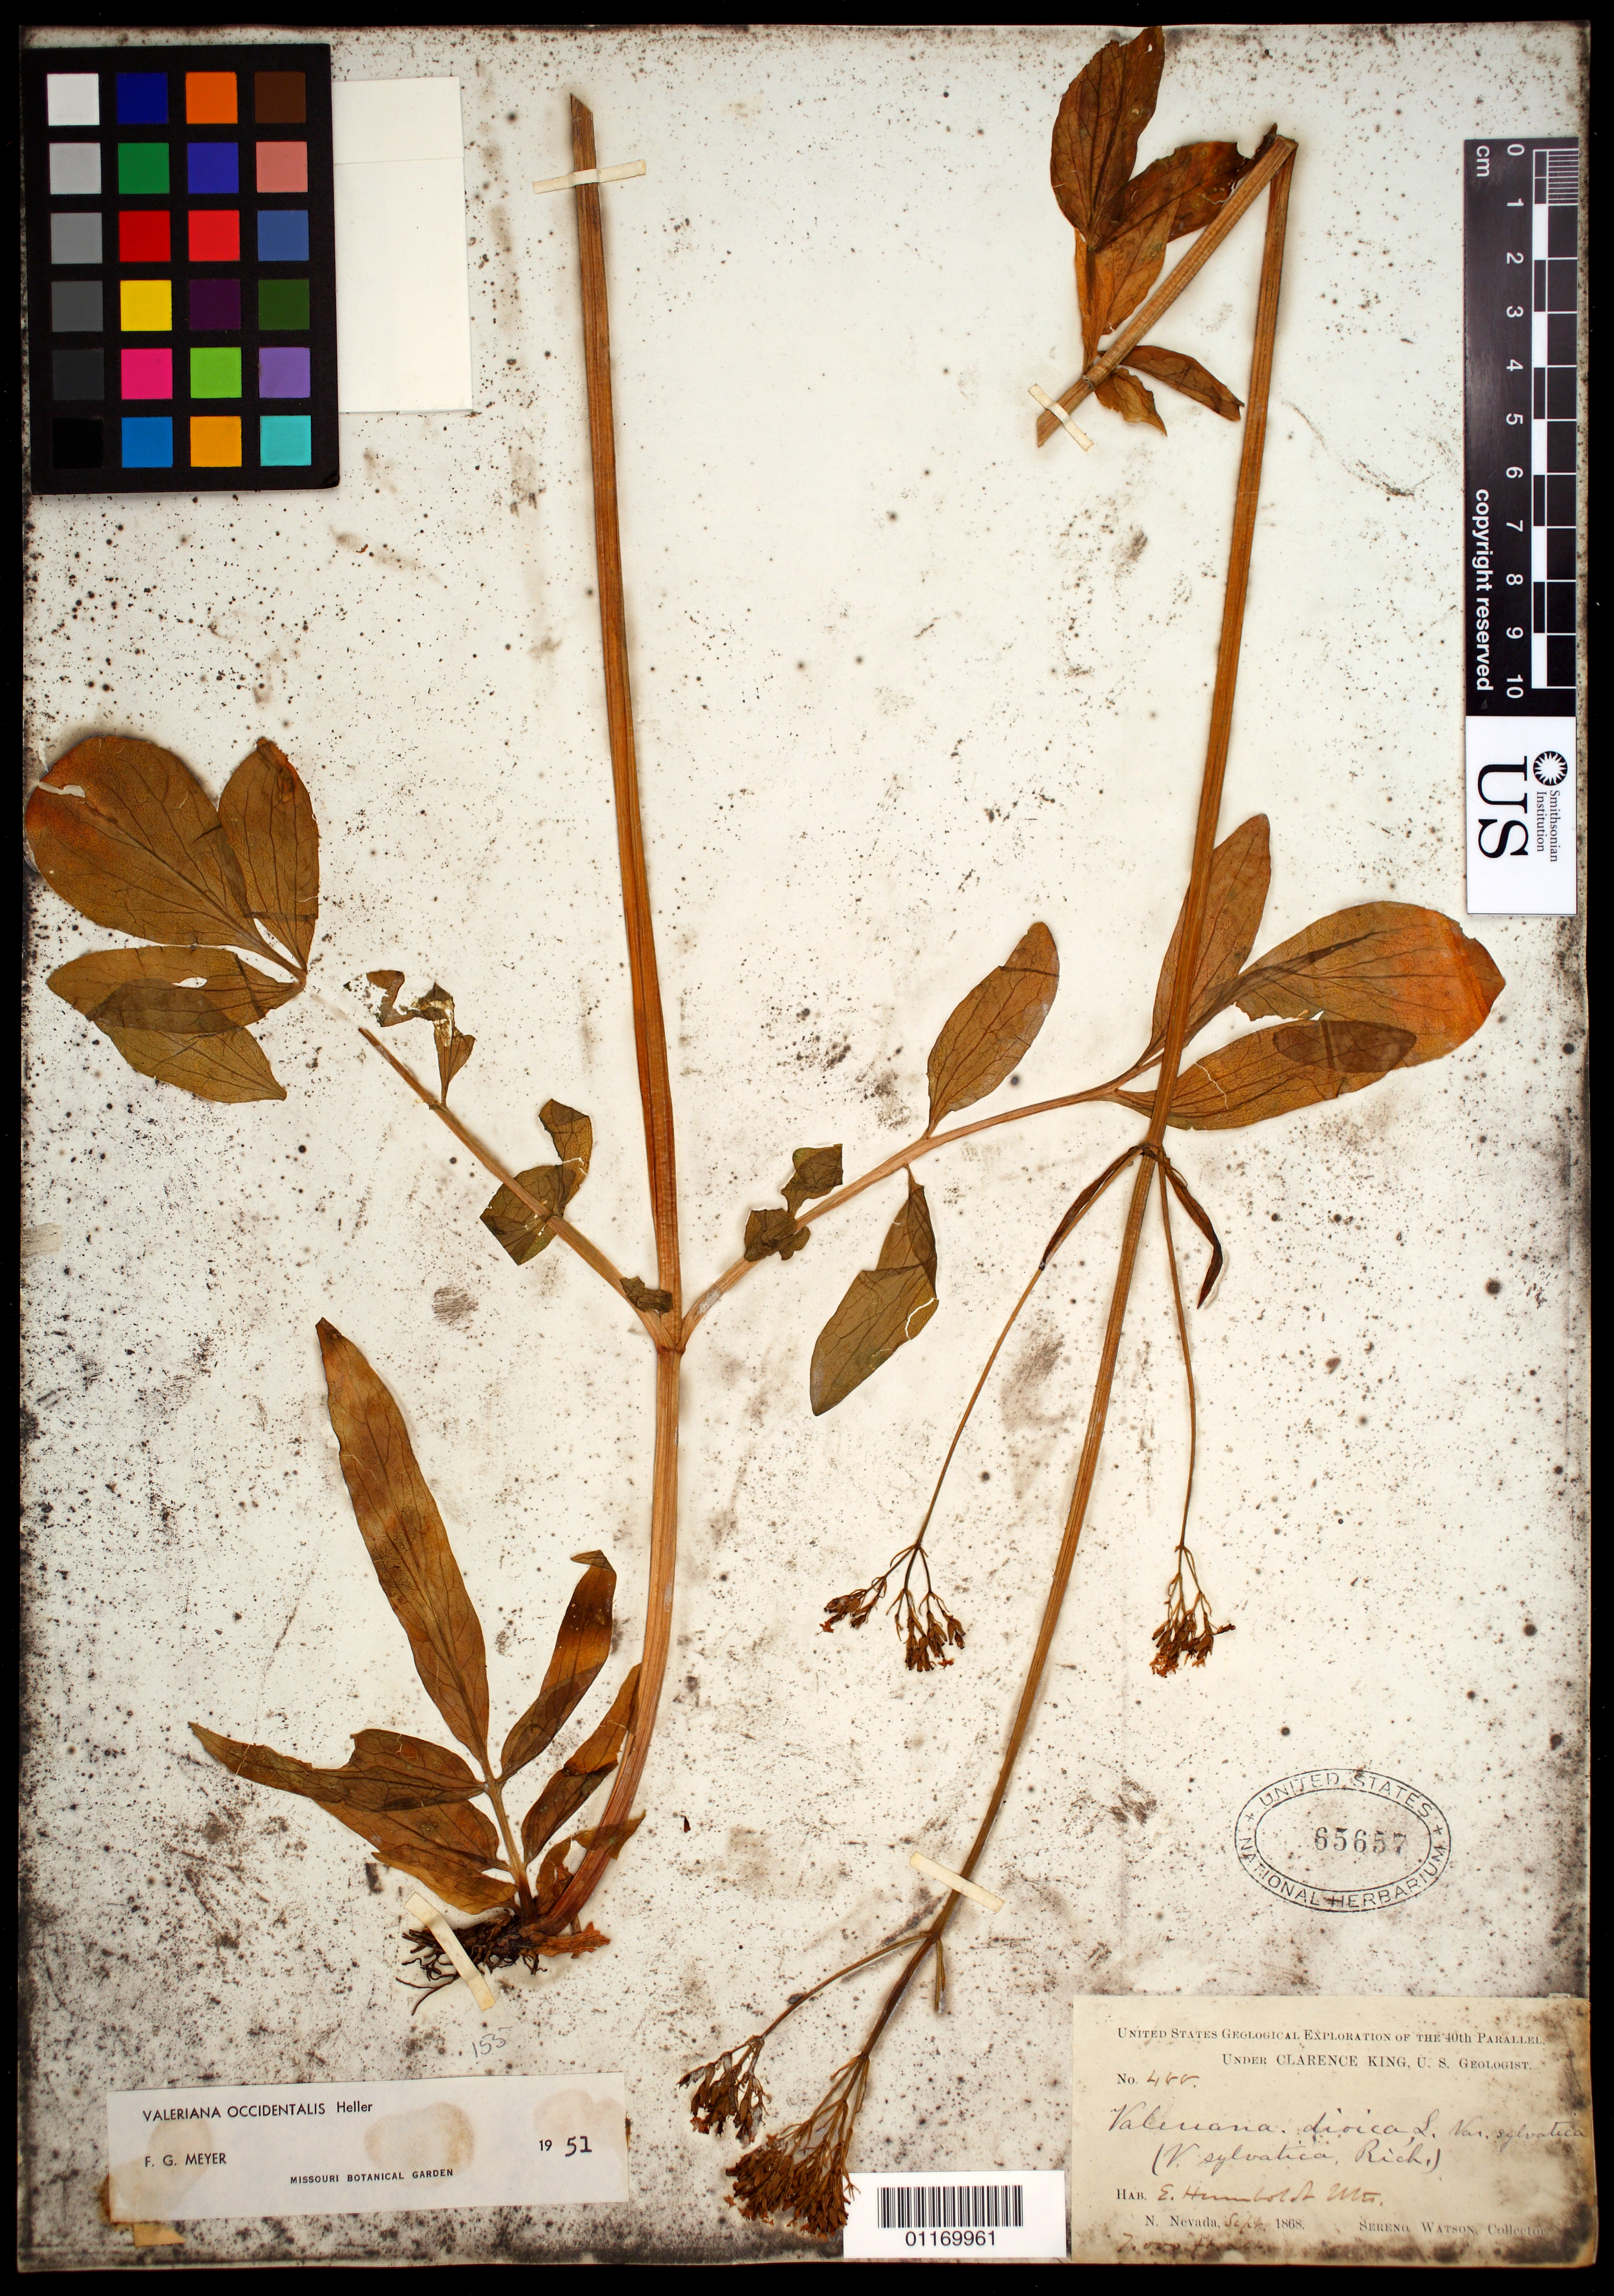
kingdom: Plantae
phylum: Tracheophyta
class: Magnoliopsida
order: Dipsacales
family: Caprifoliaceae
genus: Valeriana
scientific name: Valeriana occidentalis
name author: A. Heller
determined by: Meyer, F. G.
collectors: S. Watson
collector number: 488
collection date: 1868-09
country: United States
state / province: Nevada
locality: E. Humboldt Mts.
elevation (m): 2134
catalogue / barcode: US 65657